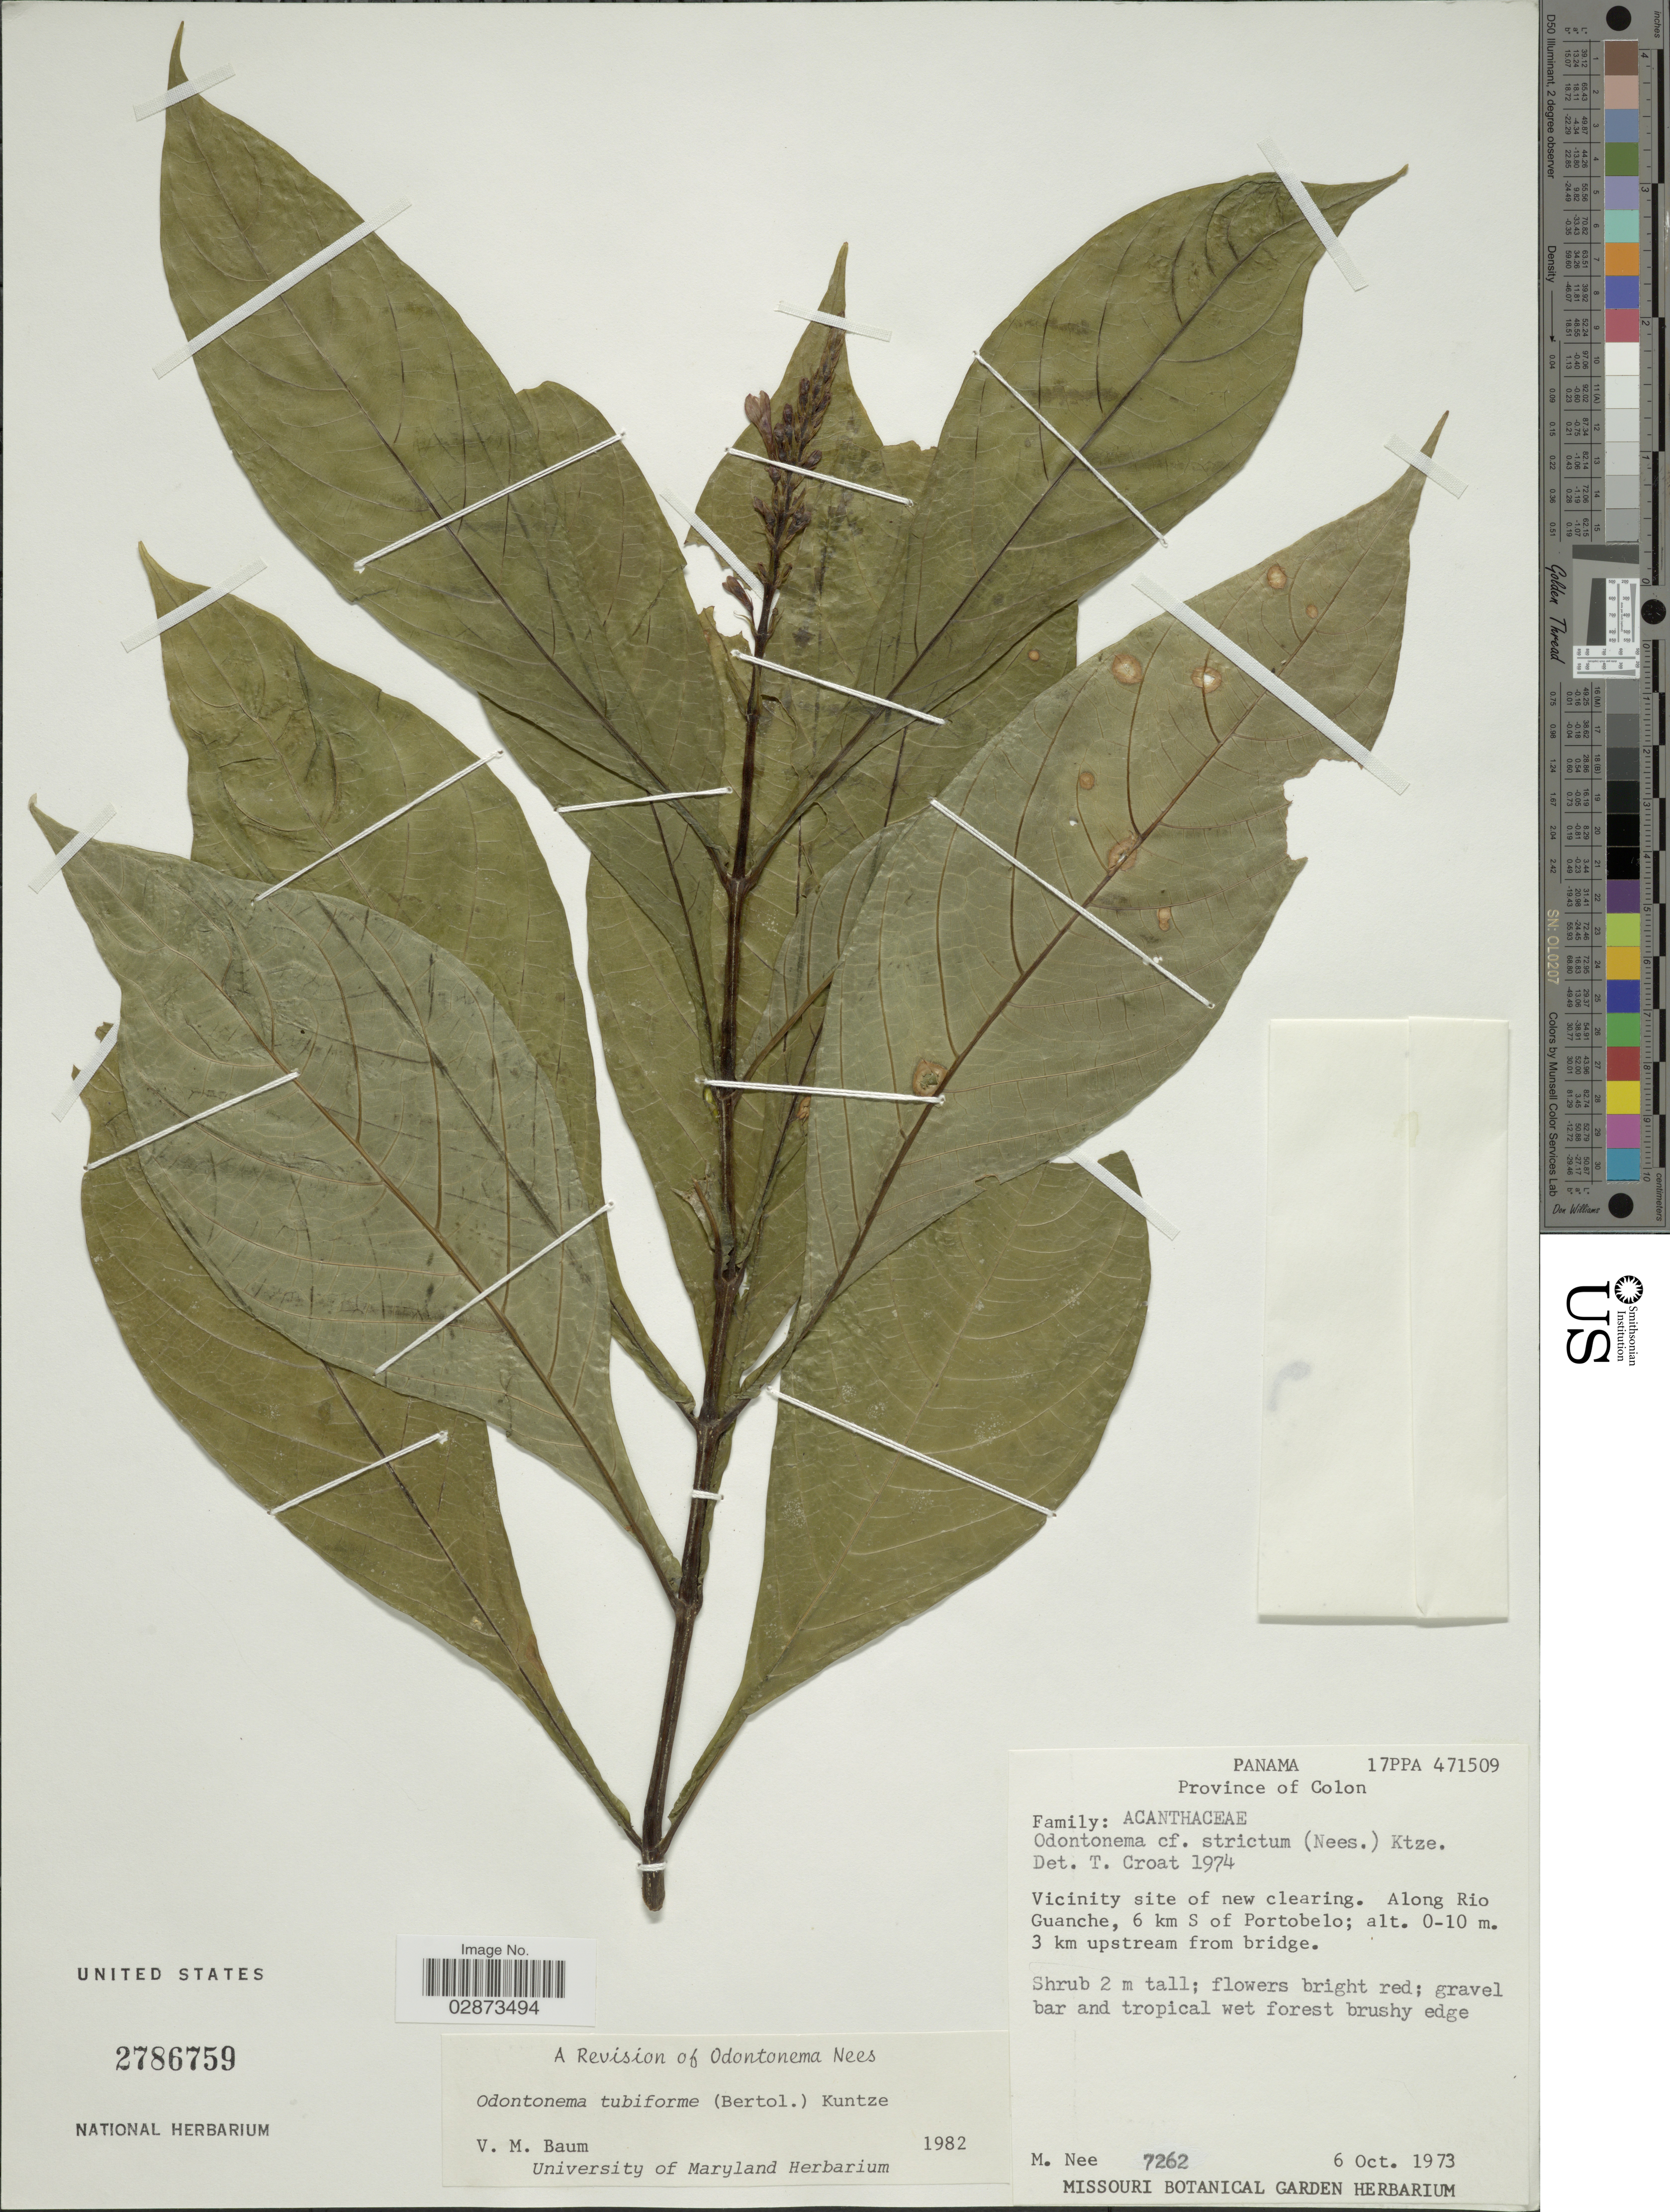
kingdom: Plantae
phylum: Tracheophyta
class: Magnoliopsida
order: Lamiales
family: Acanthaceae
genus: Odontonema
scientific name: Odontonema tubaeforme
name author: (Bertol.) Kuntze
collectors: M. Nee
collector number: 7262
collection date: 1973-10-06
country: Panama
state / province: Colón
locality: Vicinity site of new clearing, Along Rio Guanche, 6 km S of Portobelo, 3 km upstream from bridge.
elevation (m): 0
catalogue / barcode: US 2786759